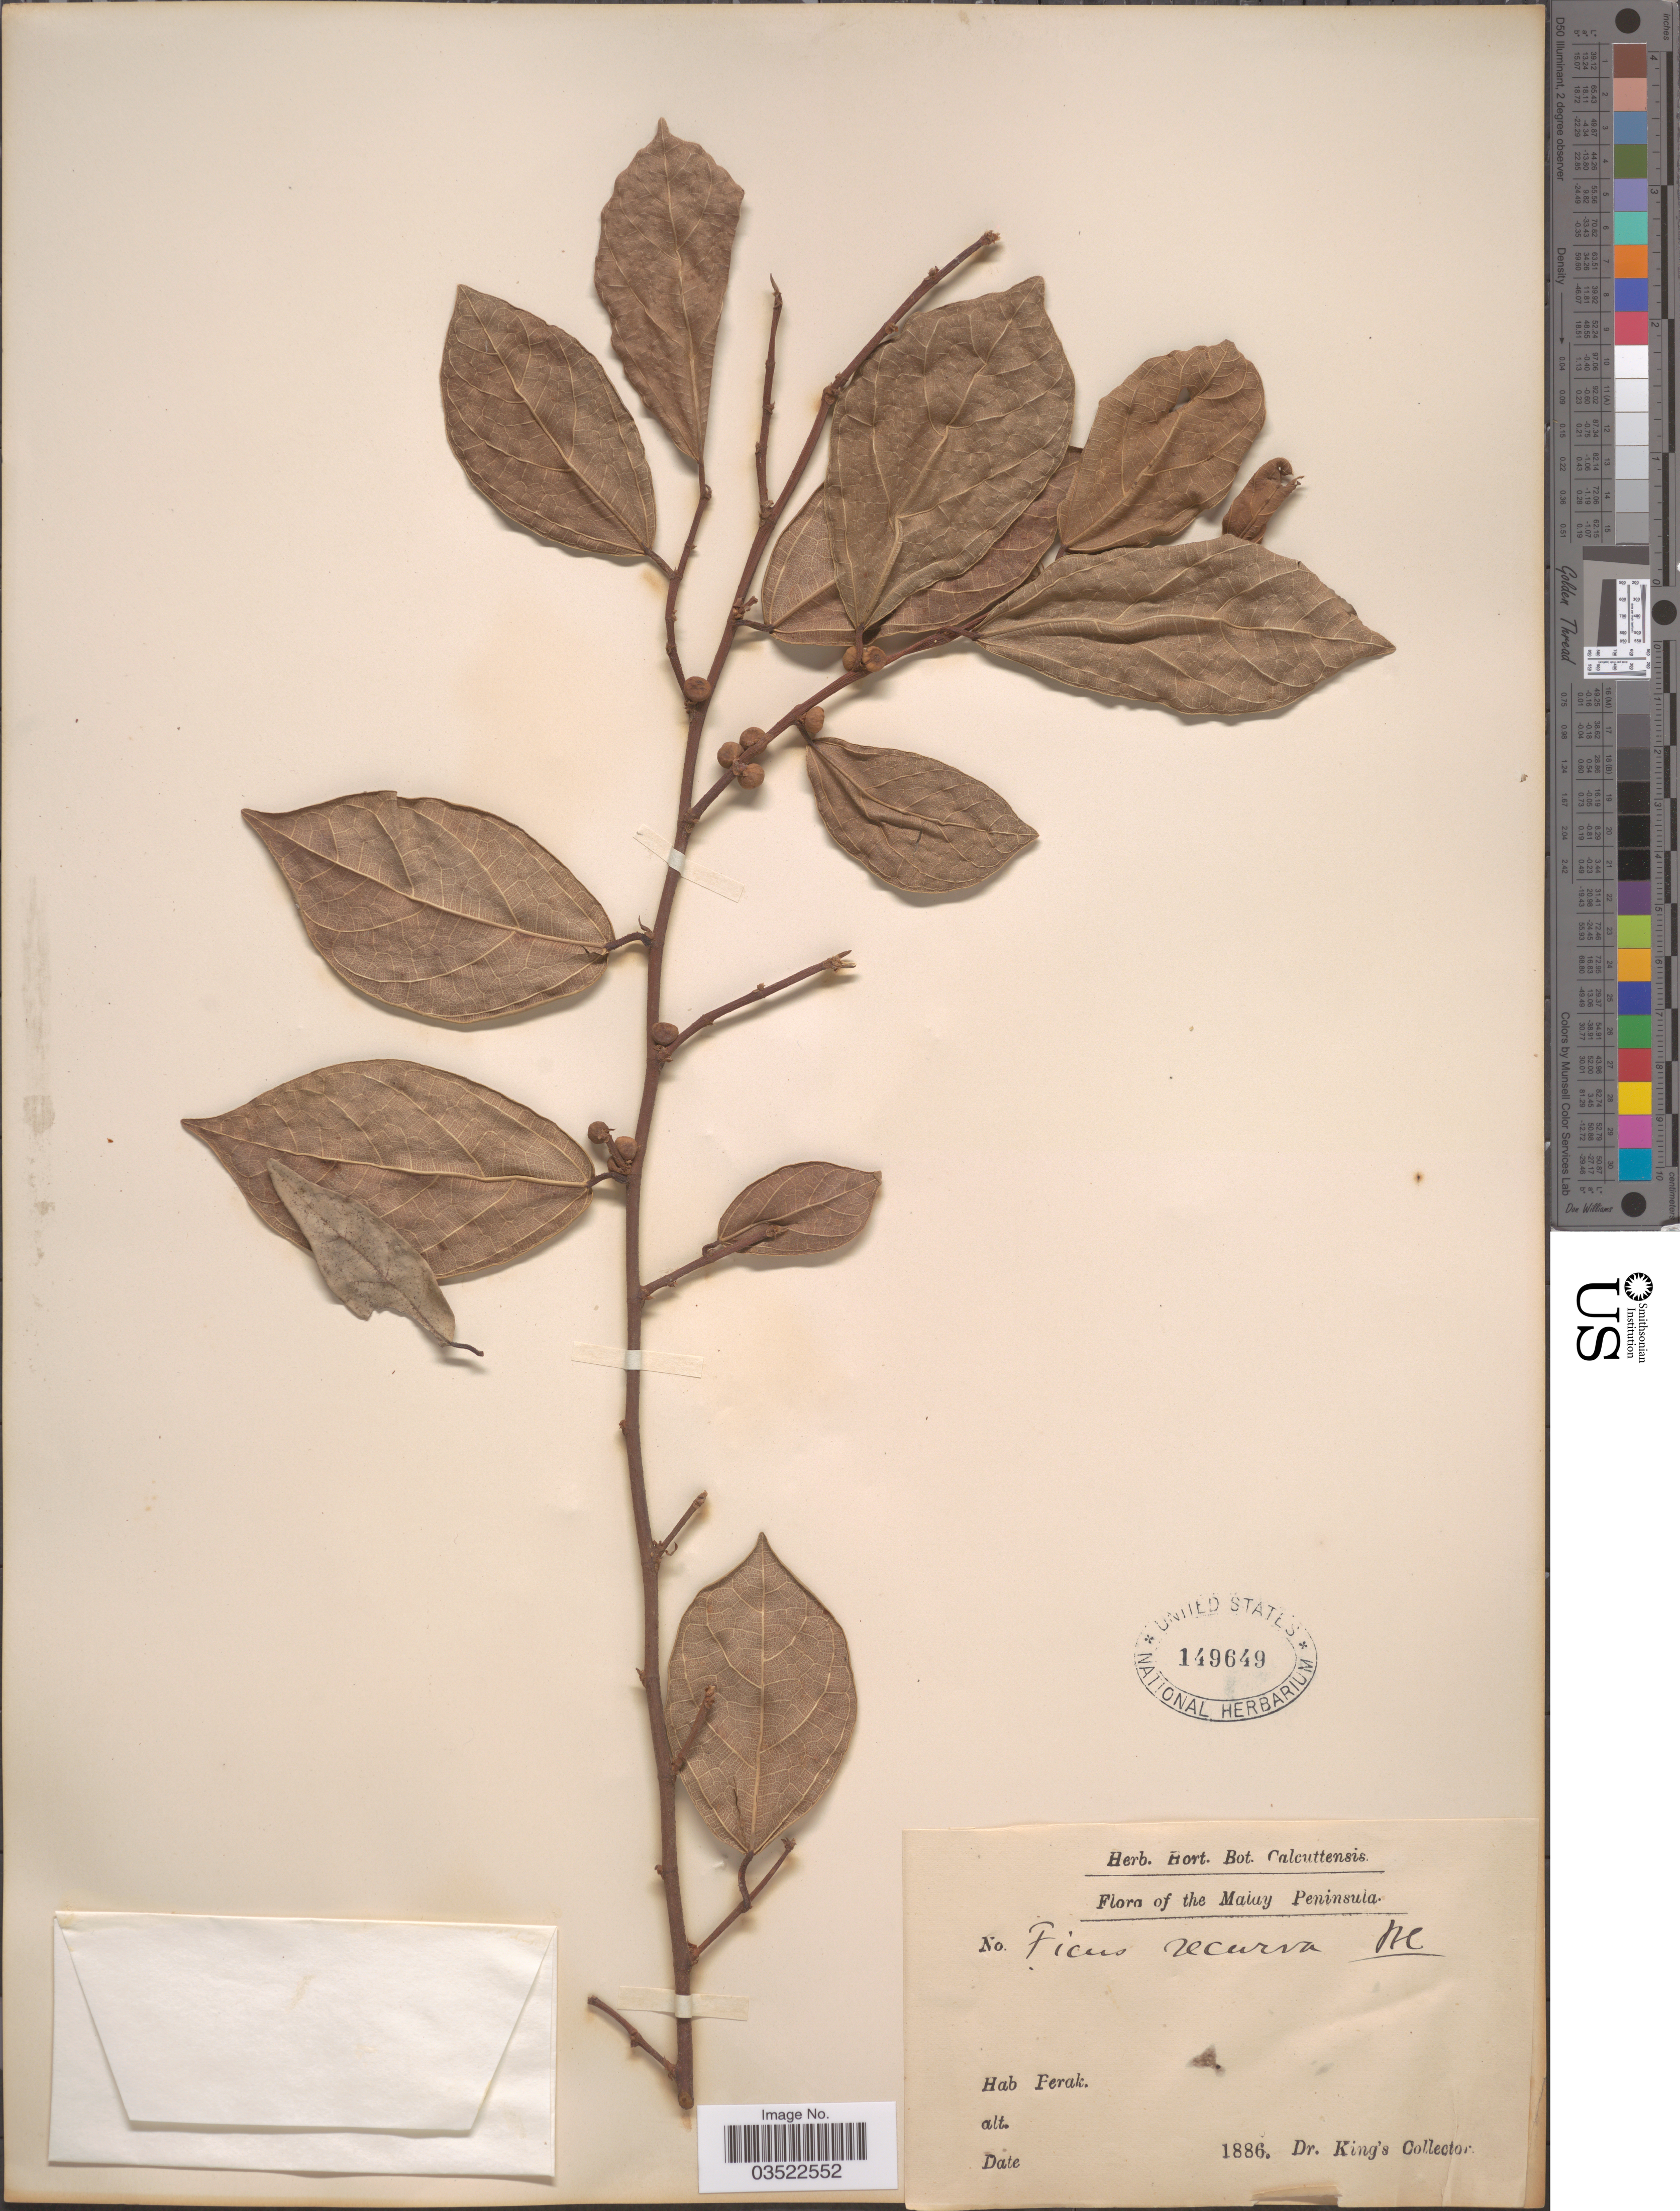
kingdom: Plantae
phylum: Tracheophyta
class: Magnoliopsida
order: Rosales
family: Moraceae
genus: Ficus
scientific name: Ficus recurva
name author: Blume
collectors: Dr. King's collector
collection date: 1886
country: Malaysia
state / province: Perak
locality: The Malay Peninsula.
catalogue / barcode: US 149649